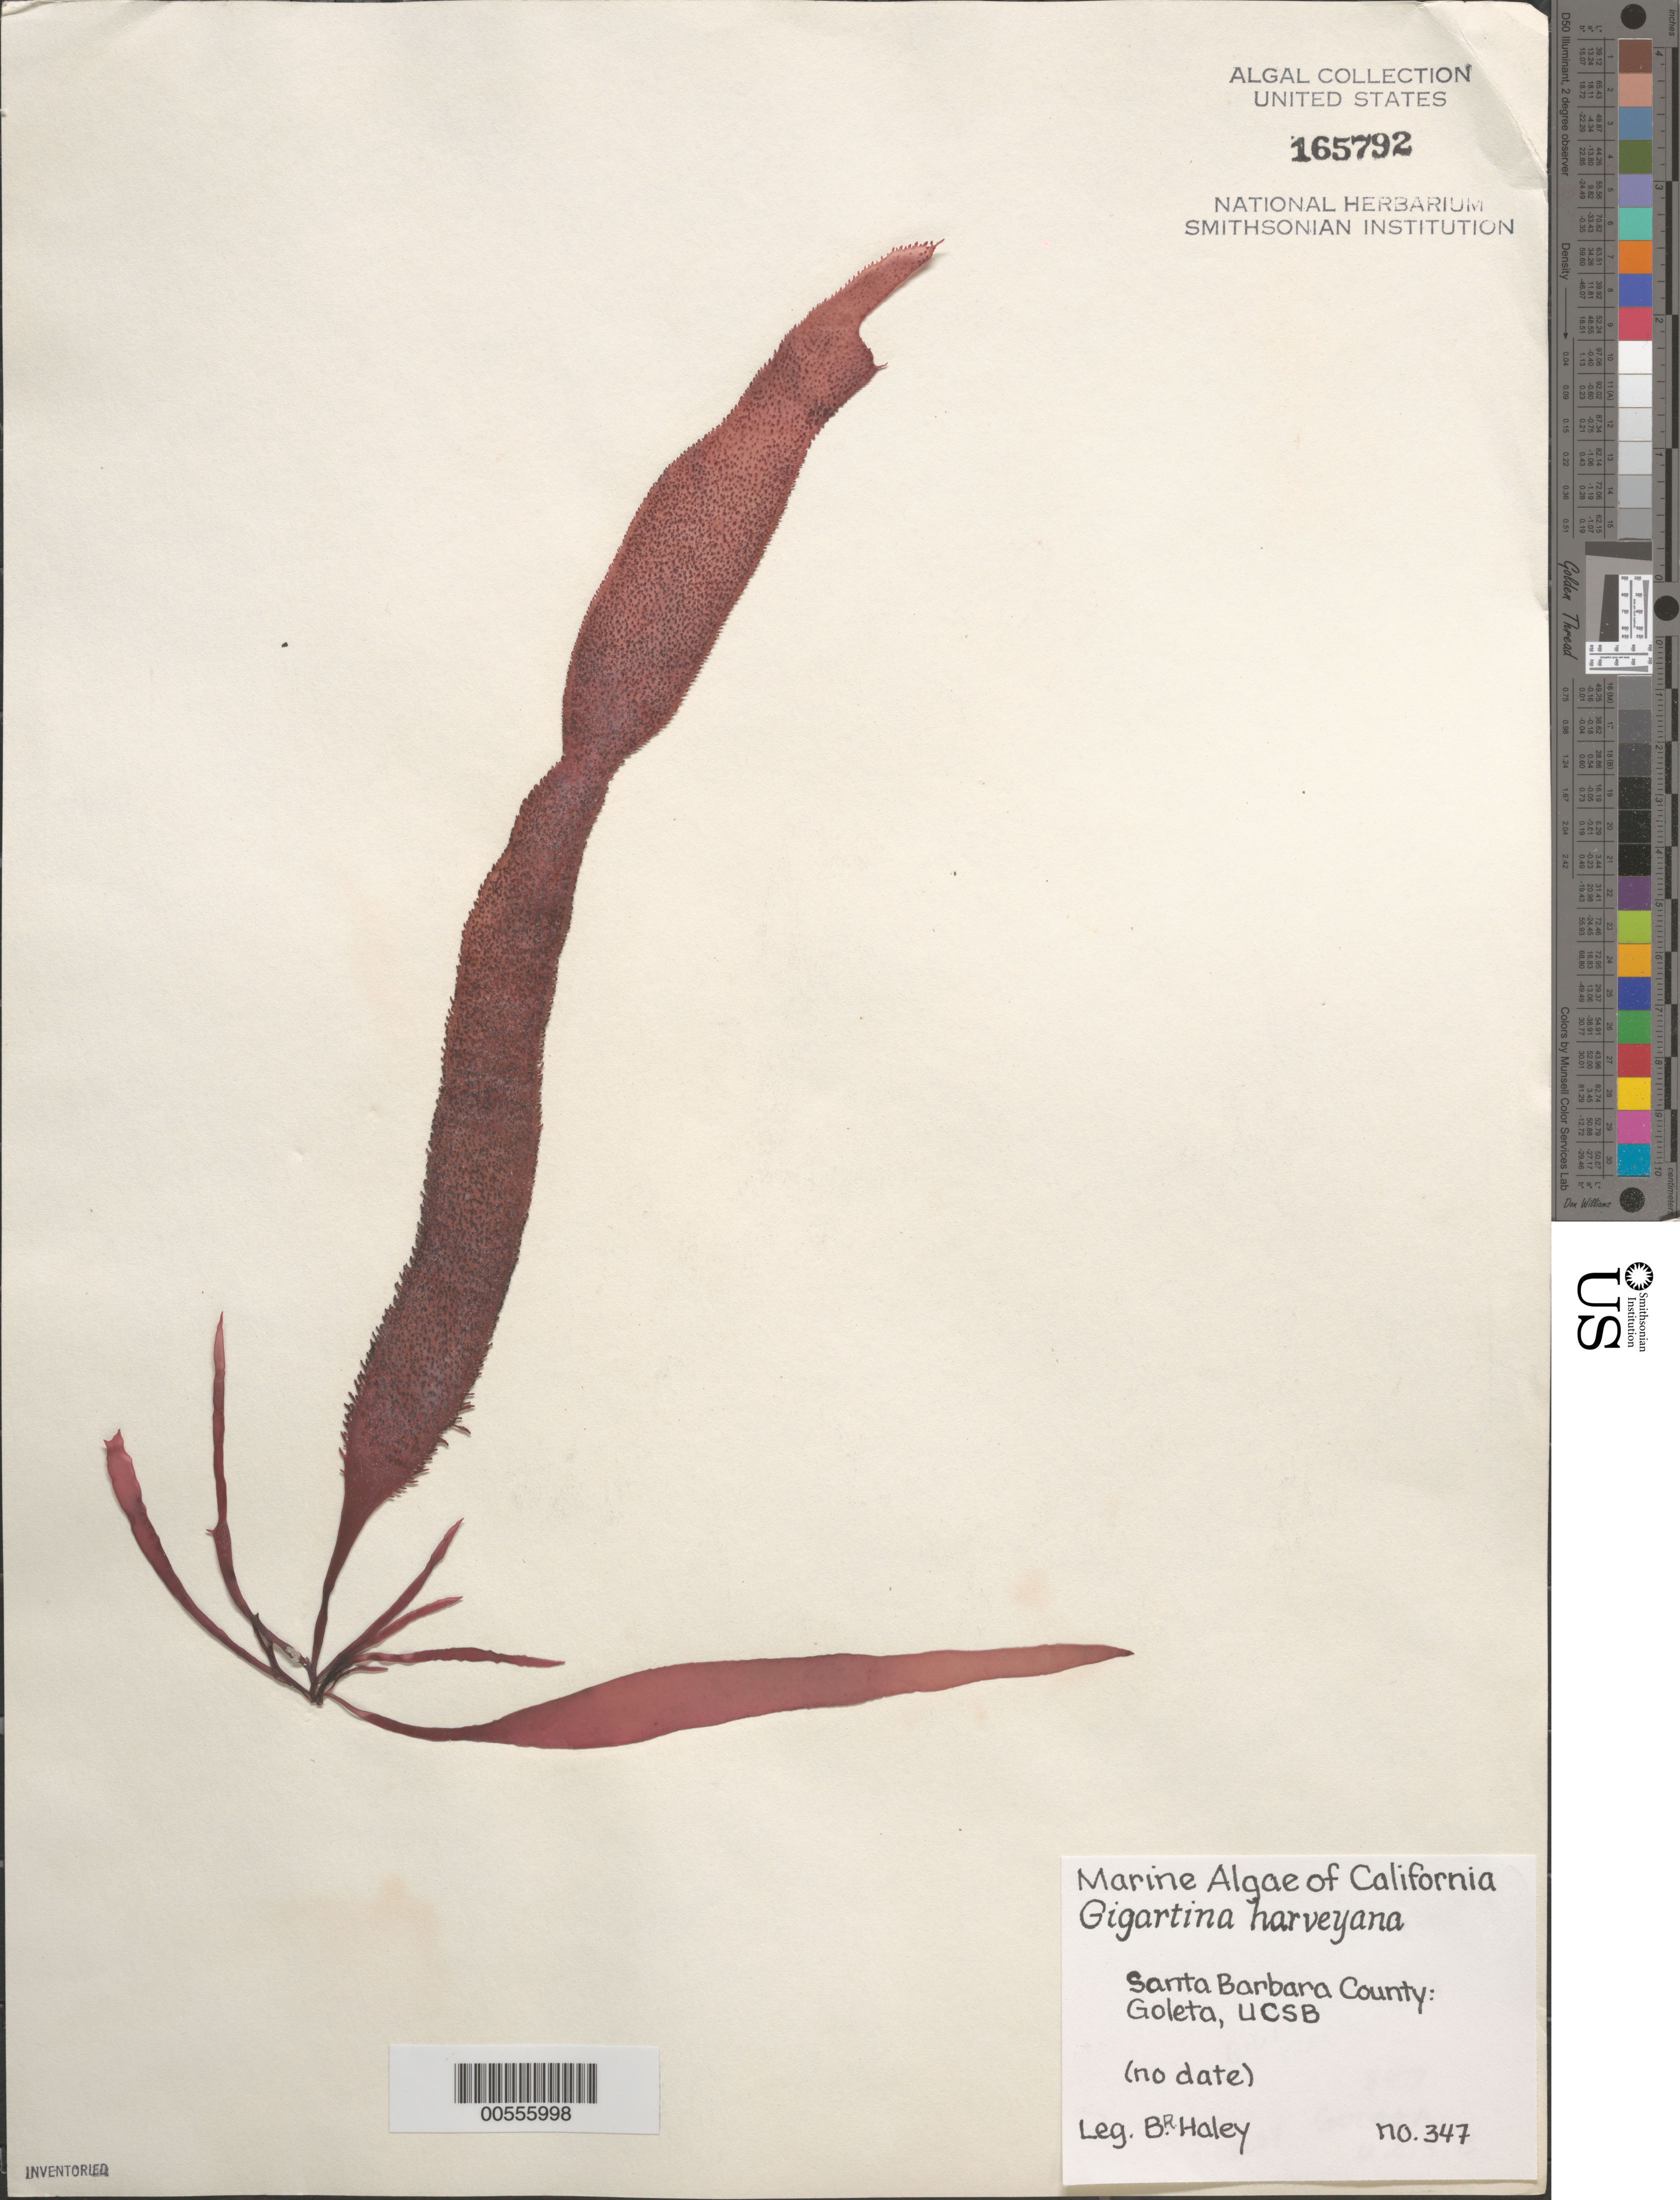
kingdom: Plantae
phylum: Rhodophyta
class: Florideophyceae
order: Gigartinales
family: Gigartinaceae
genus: Chondracanthus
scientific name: Chondracanthus harveyanus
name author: (Kütz.) Guiry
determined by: Algae name updating Project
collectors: B. Haley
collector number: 347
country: United States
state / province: California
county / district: Santa Barbara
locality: Goleta, University of California Santa Barbara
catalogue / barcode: US 165792